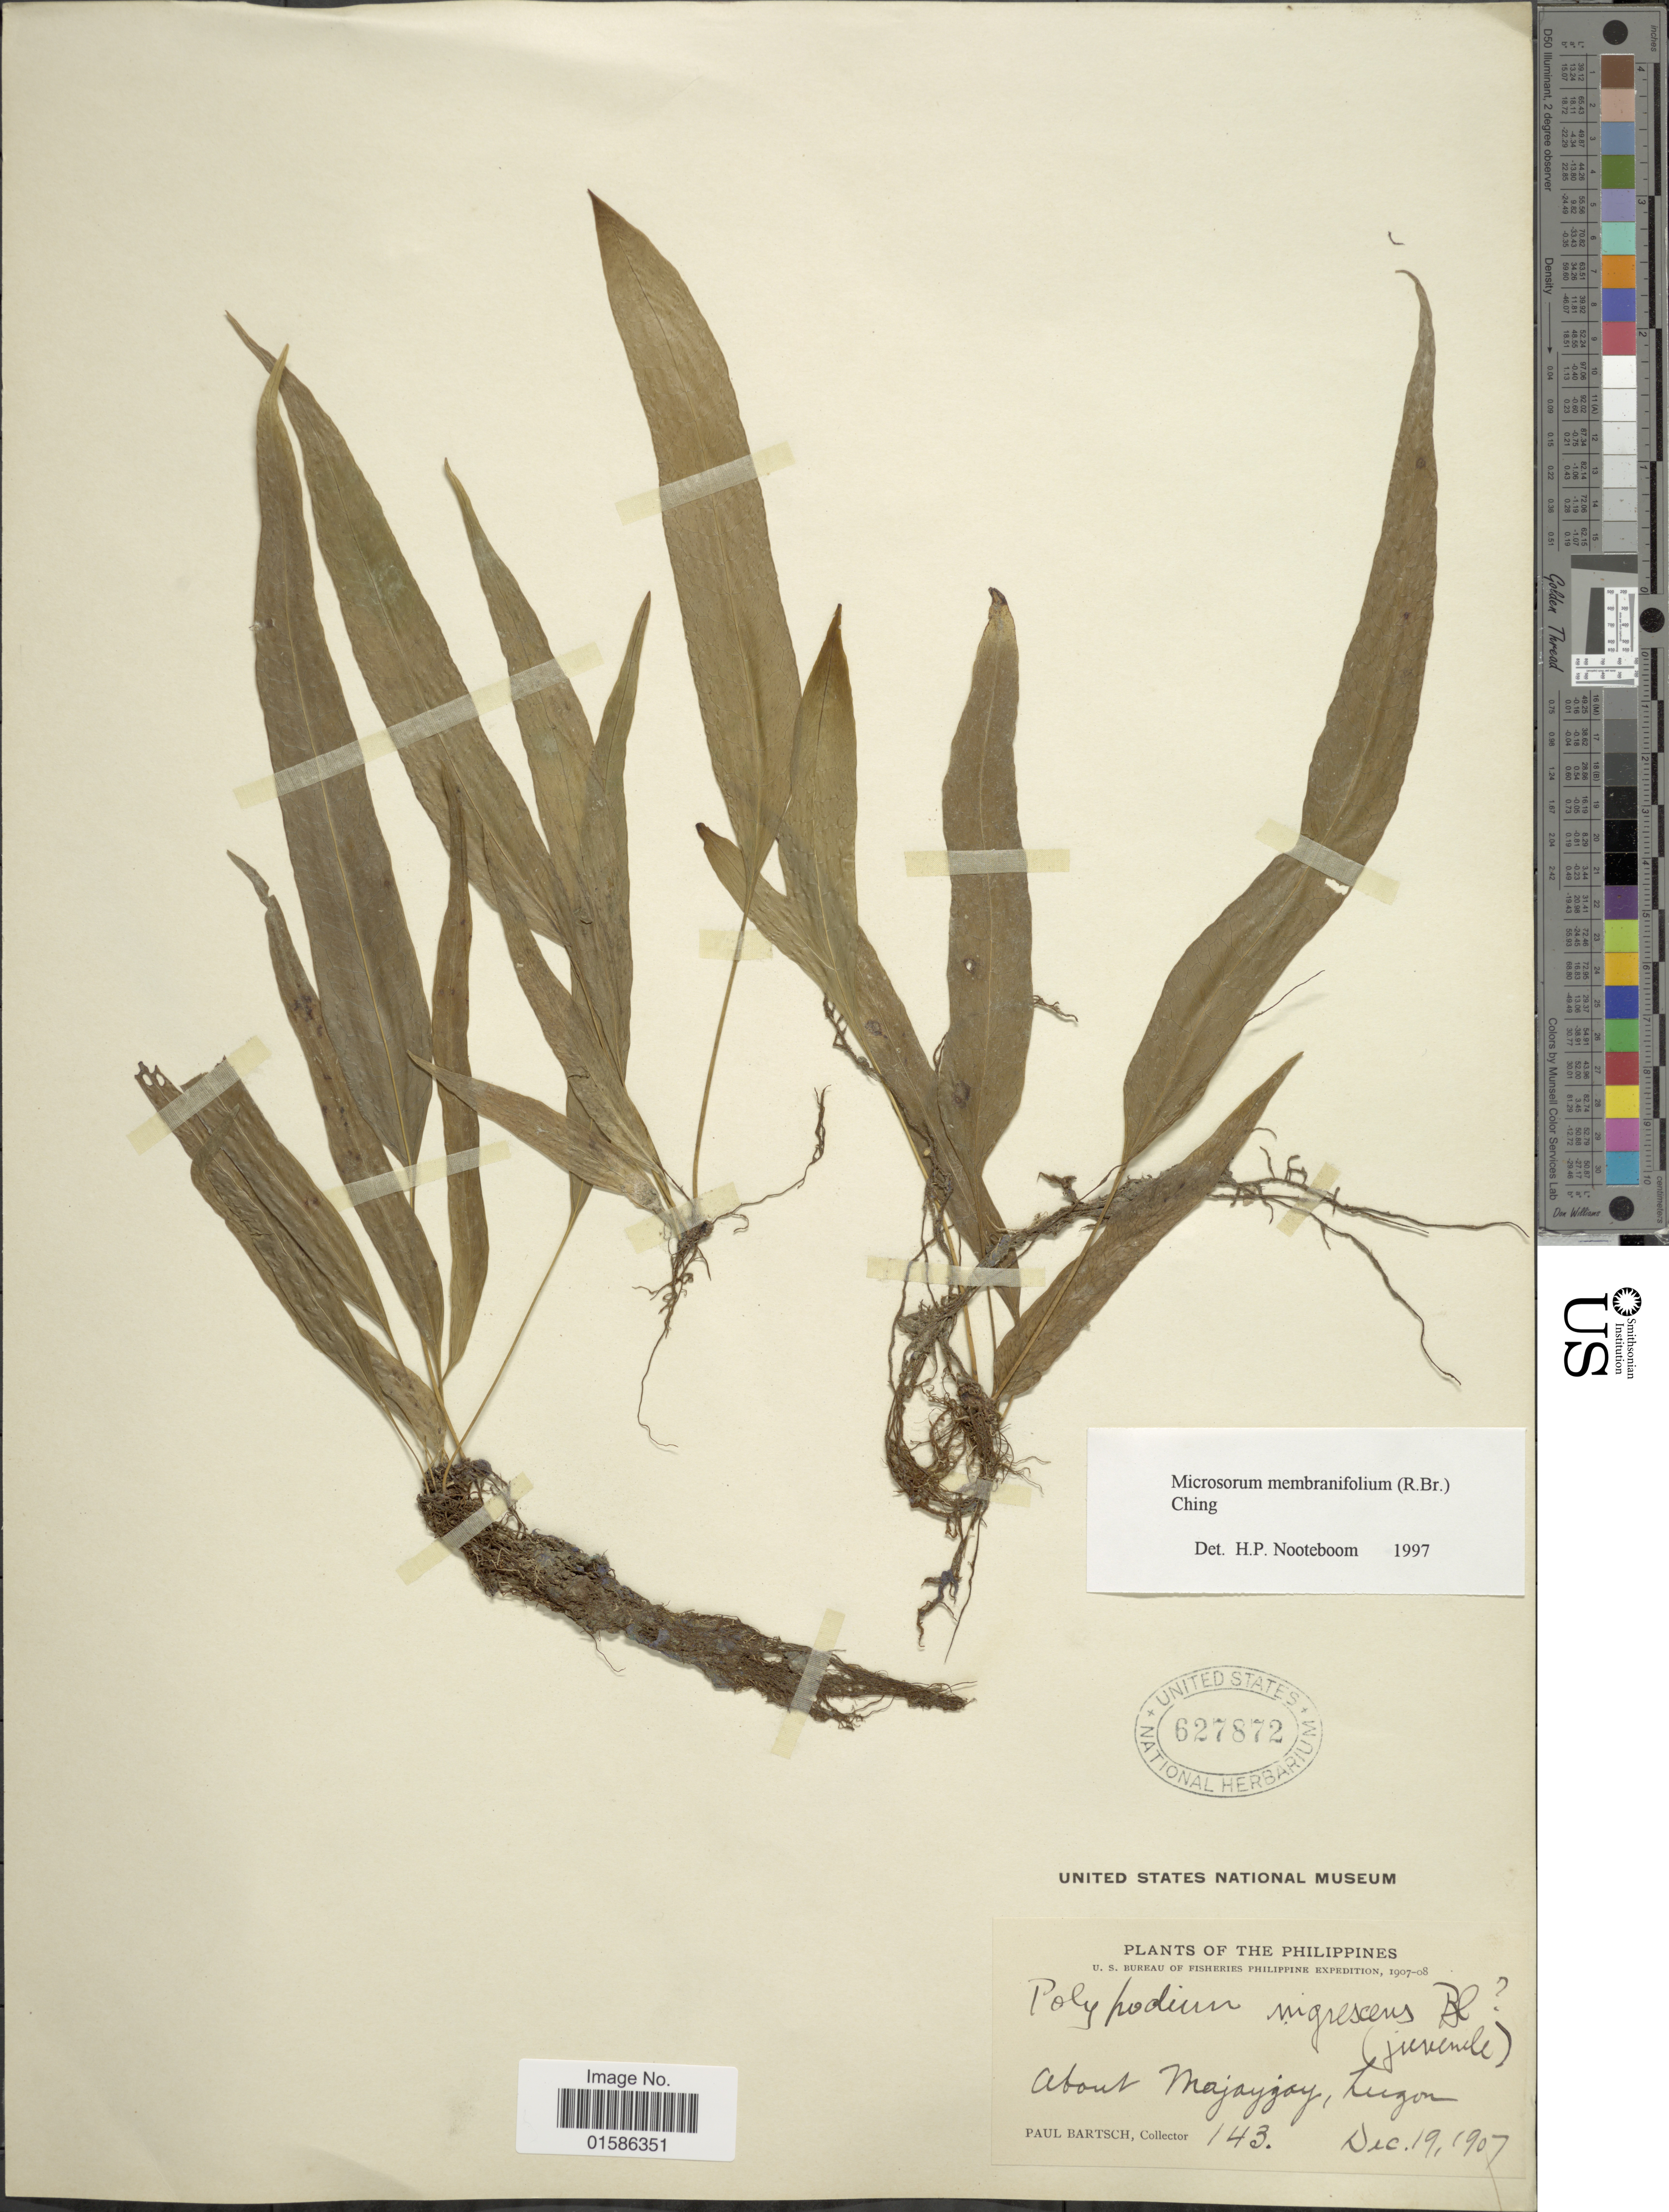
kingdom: Plantae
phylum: Tracheophyta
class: Polypodiopsida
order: Polypodiales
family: Polypodiaceae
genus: Microsorum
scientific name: Microsorum membranifolium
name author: (R. Br.) Ching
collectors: P. Bartsch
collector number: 143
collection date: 1907-12-19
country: Philippines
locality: About Majayjay, Luzon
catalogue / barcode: US 627872